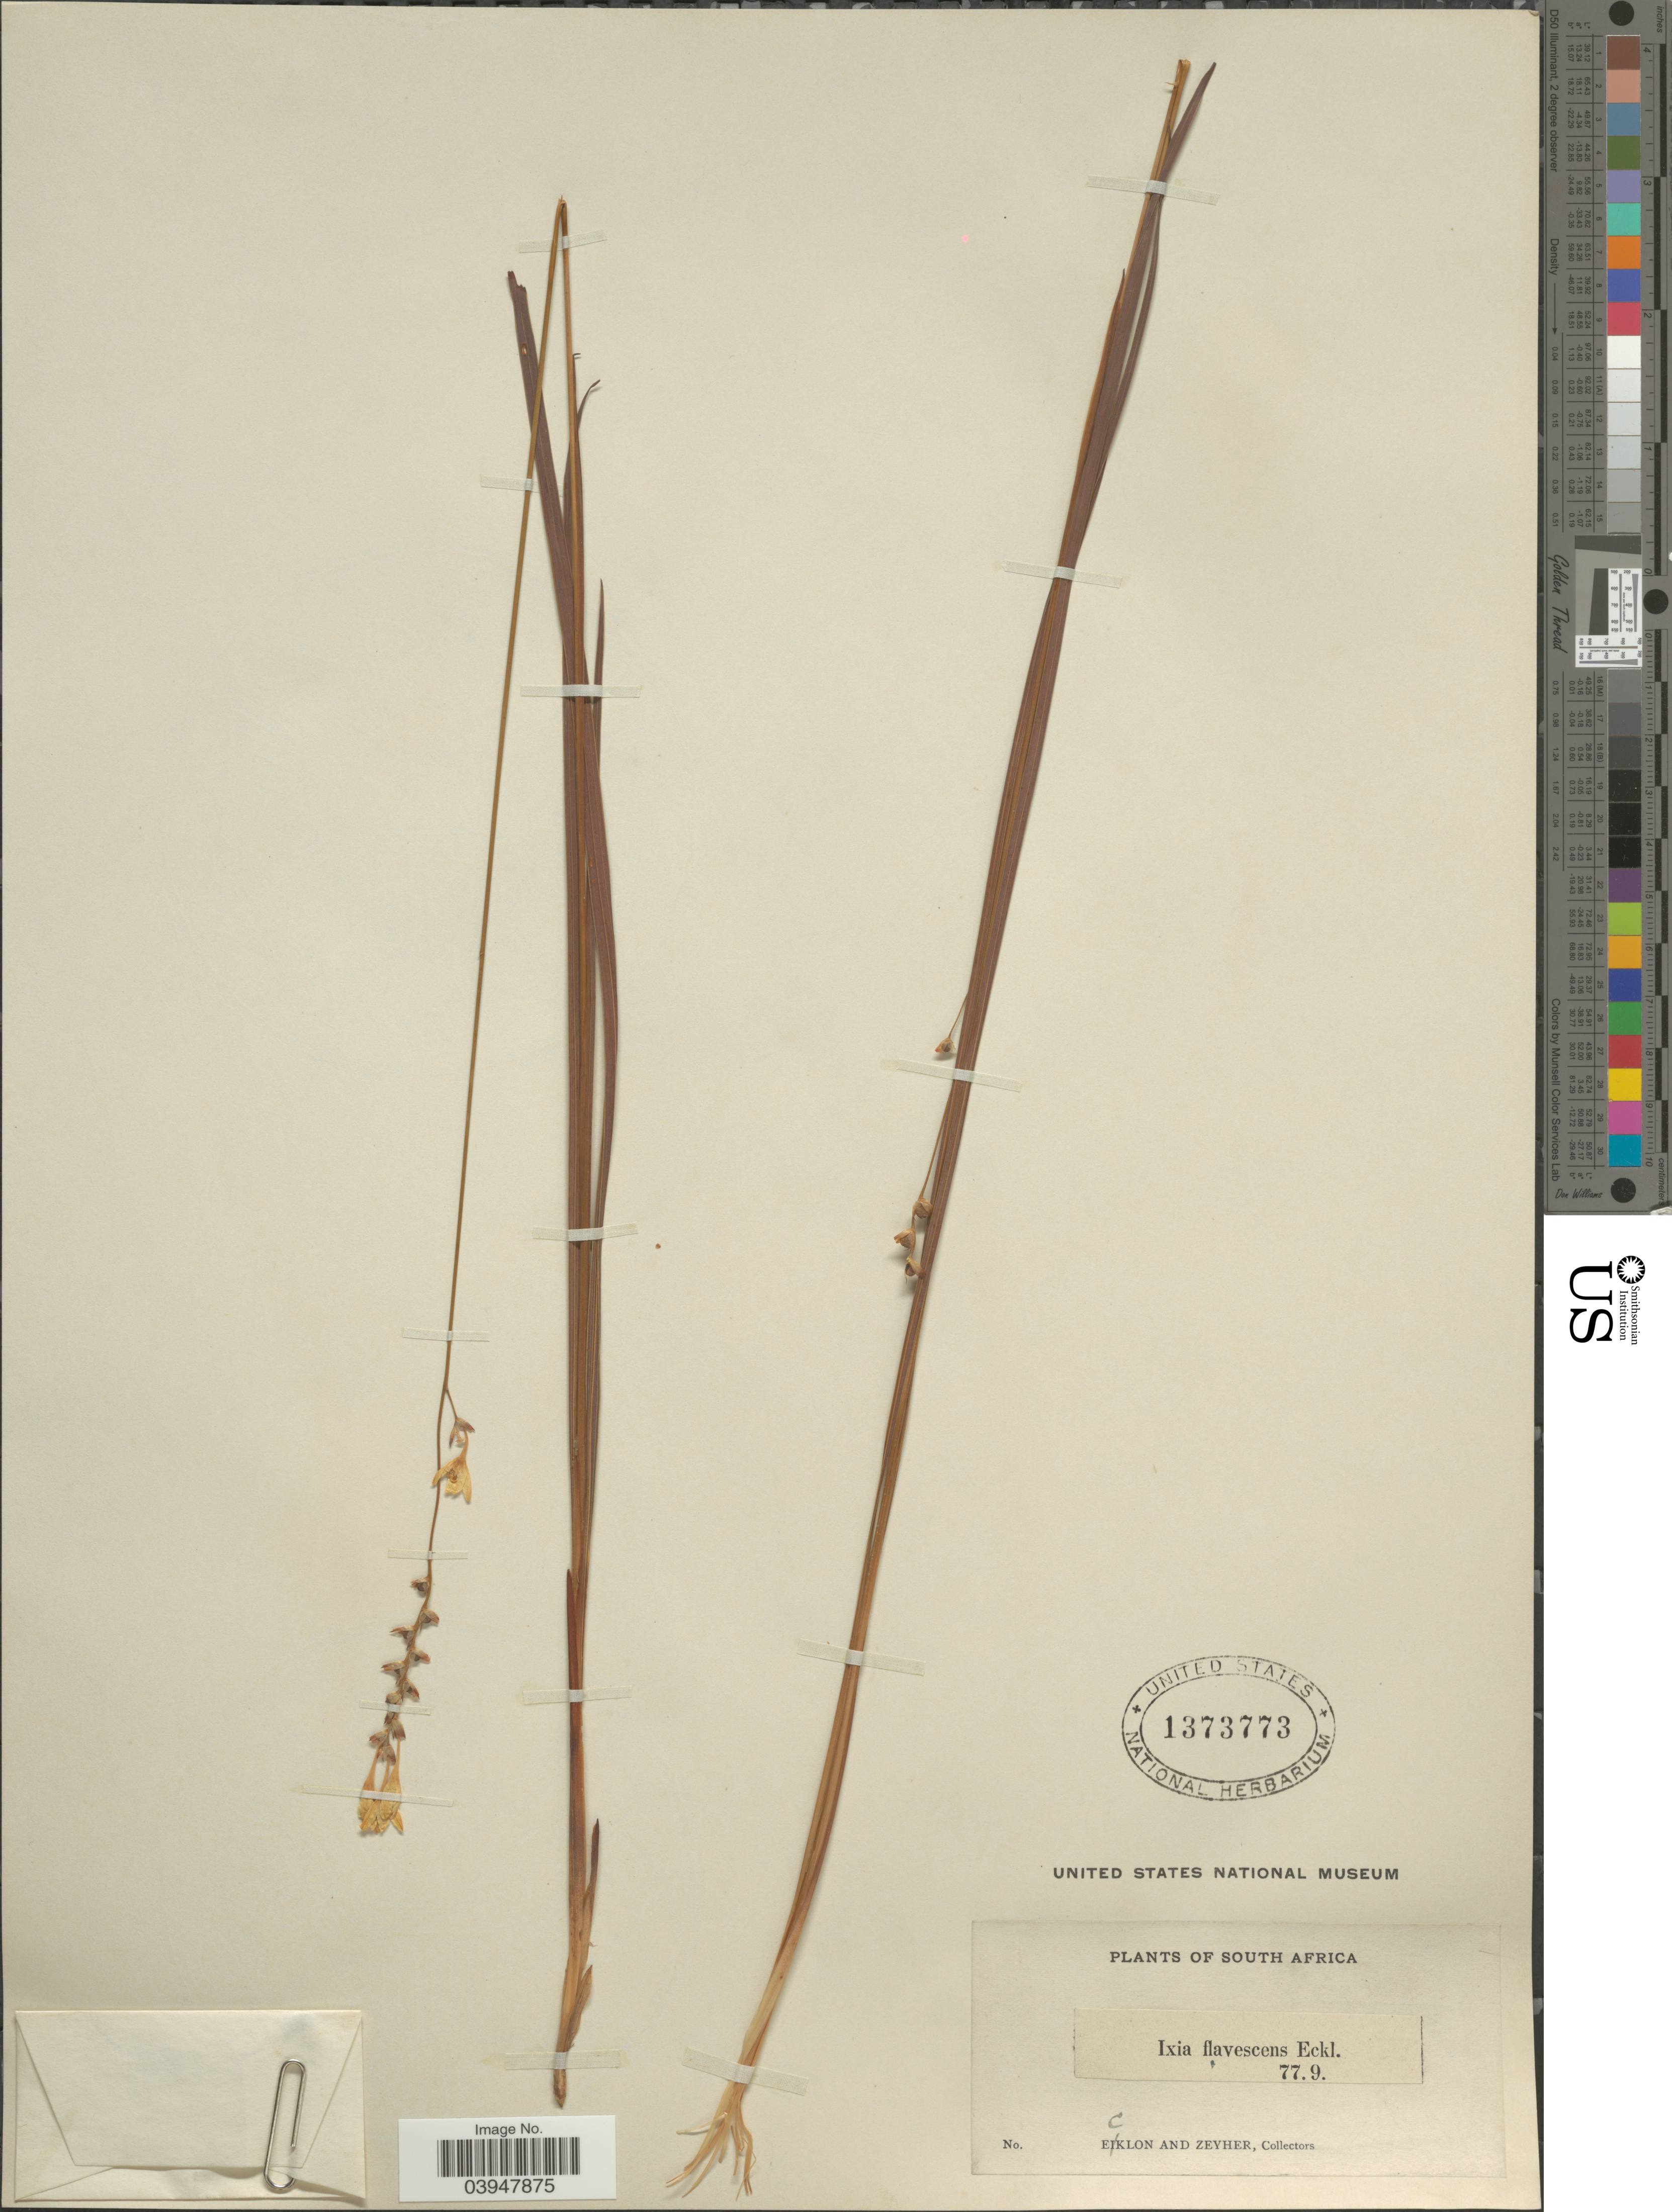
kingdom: Plantae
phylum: Tracheophyta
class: Liliopsida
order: Asparagales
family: Iridaceae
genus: Ixia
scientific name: Ixia flavescens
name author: Eckl.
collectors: -. Ecklon & -. Zeyher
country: South Africa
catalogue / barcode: US 1373773